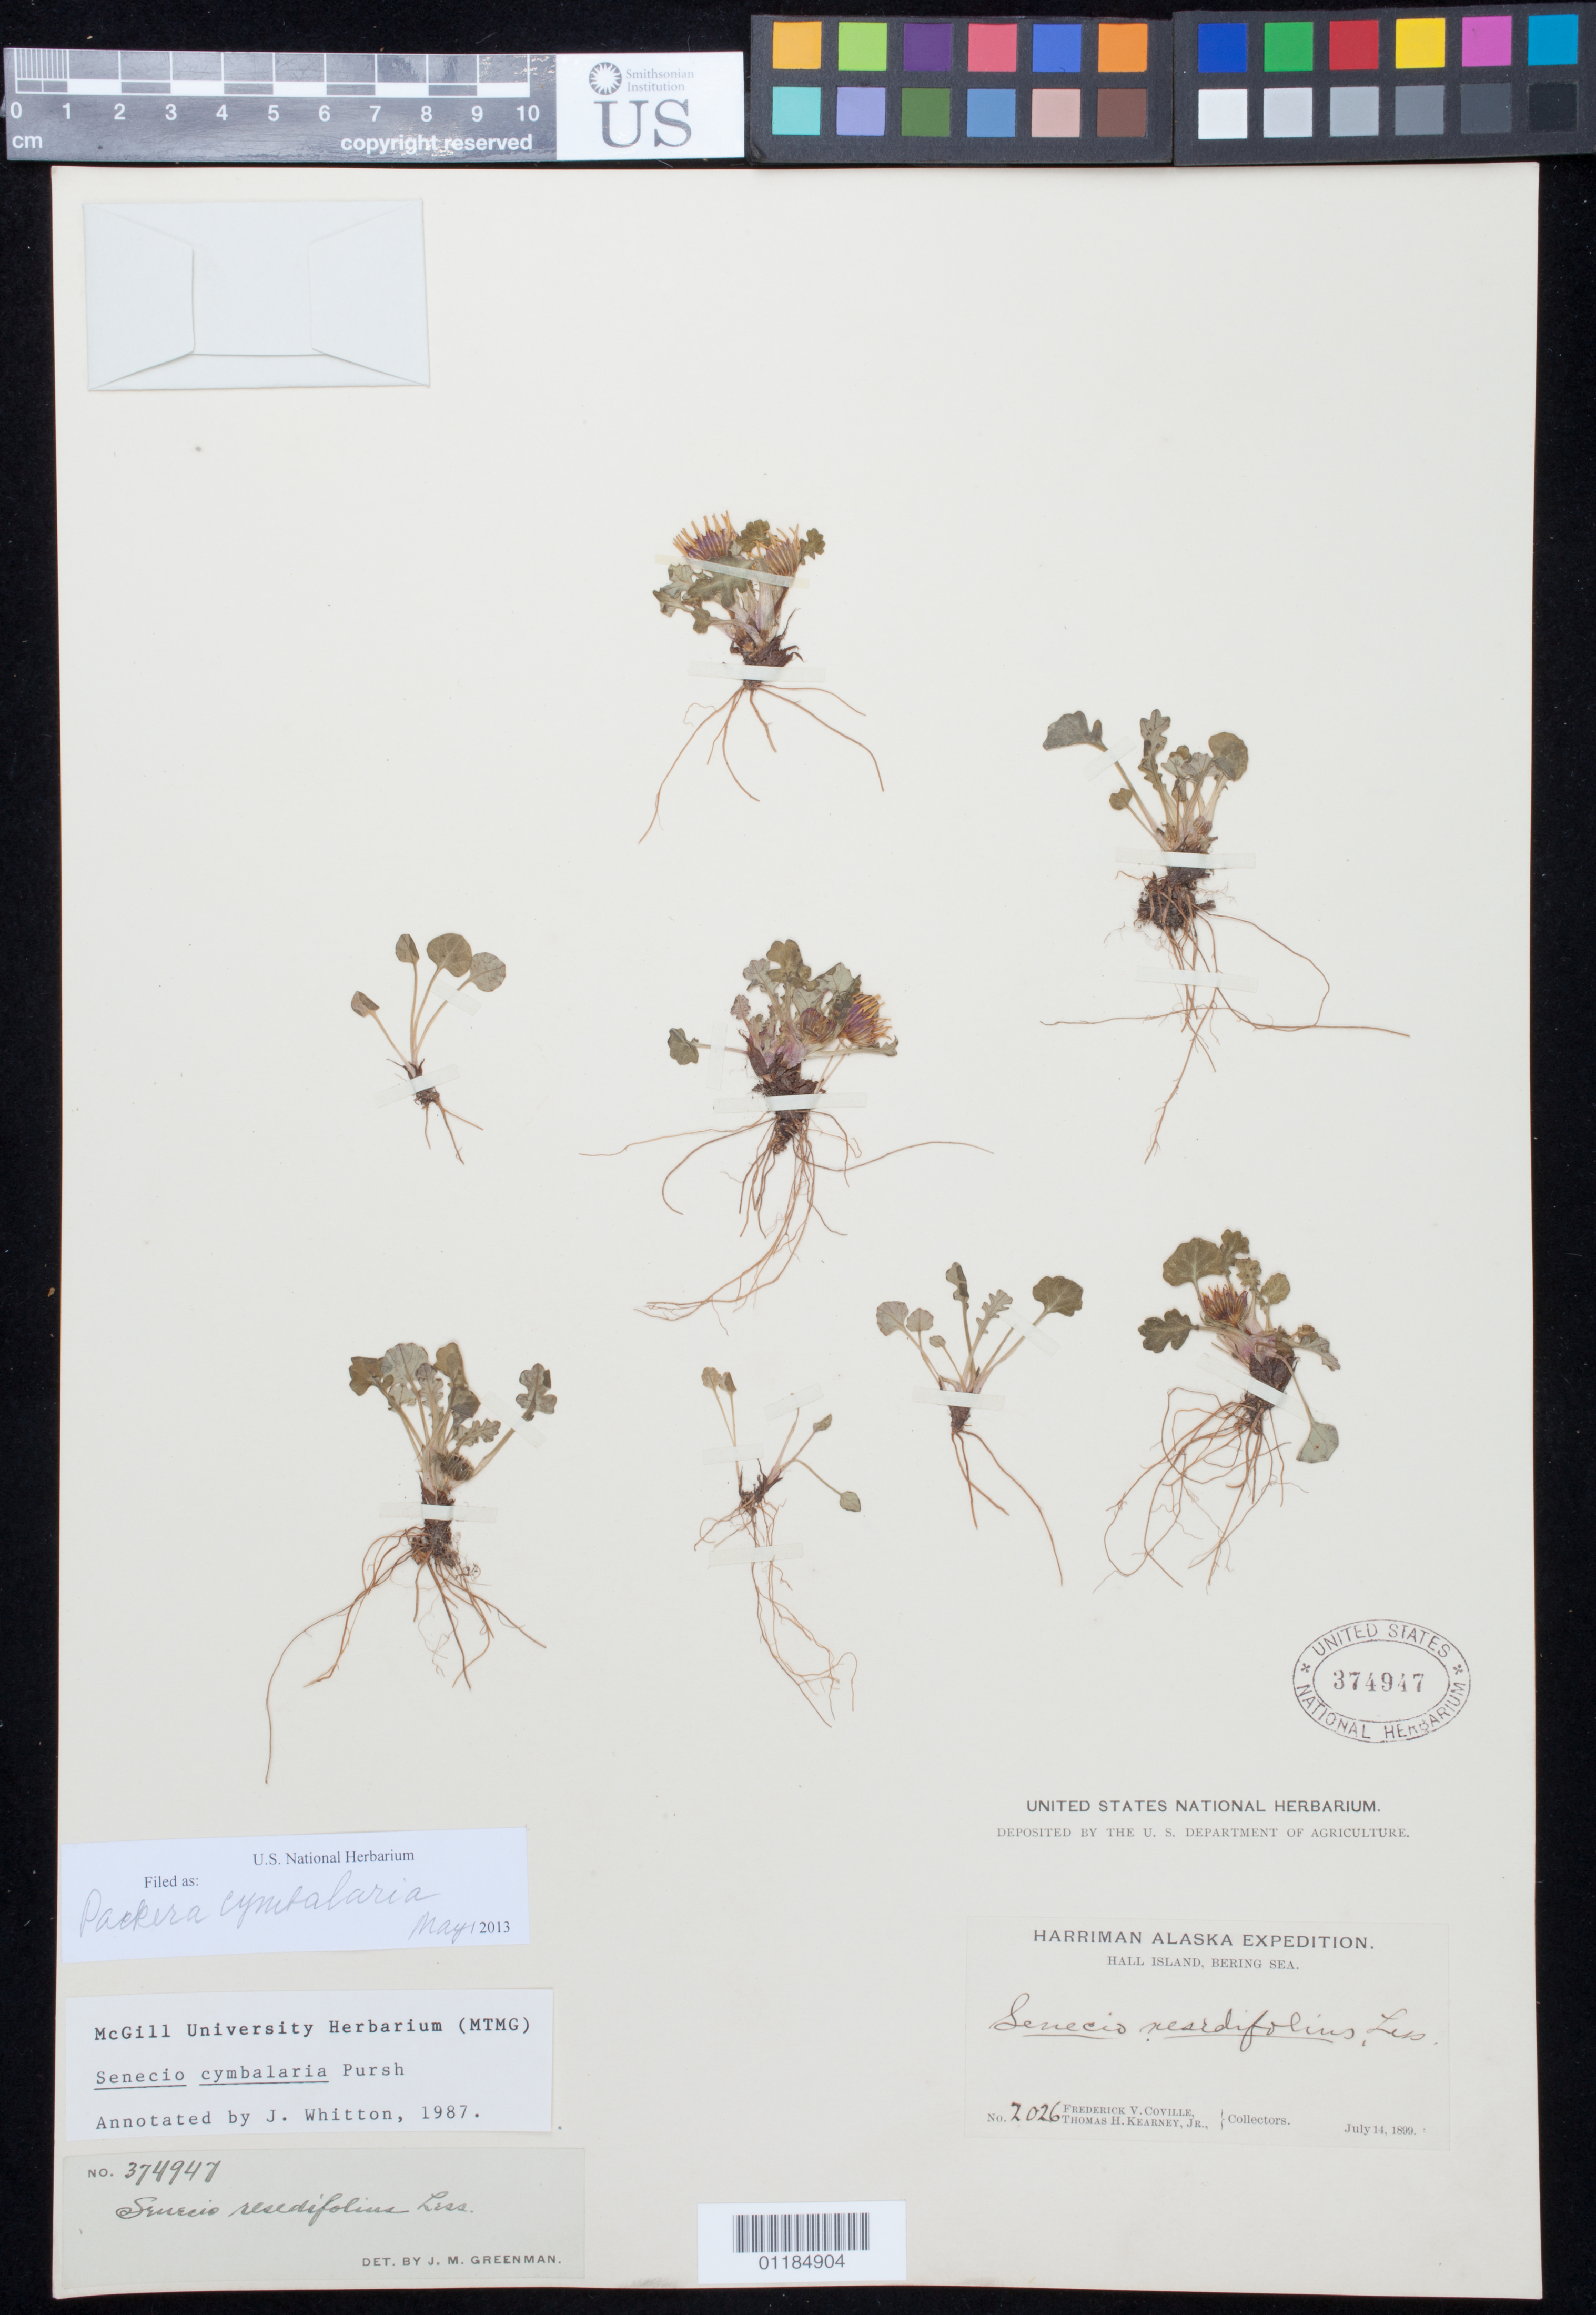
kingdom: Plantae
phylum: Tracheophyta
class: Magnoliopsida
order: Asterales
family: Asteraceae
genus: Packera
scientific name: Packera cymbalaria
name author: (Pursh) W.A. Weber & Á. Löve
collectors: F. V. Coville & T. H. Kearney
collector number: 2026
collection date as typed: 14 Jul 1899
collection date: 1899-07-14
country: United States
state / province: Alaska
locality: Hall Island, Bering Sea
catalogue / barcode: US 374947